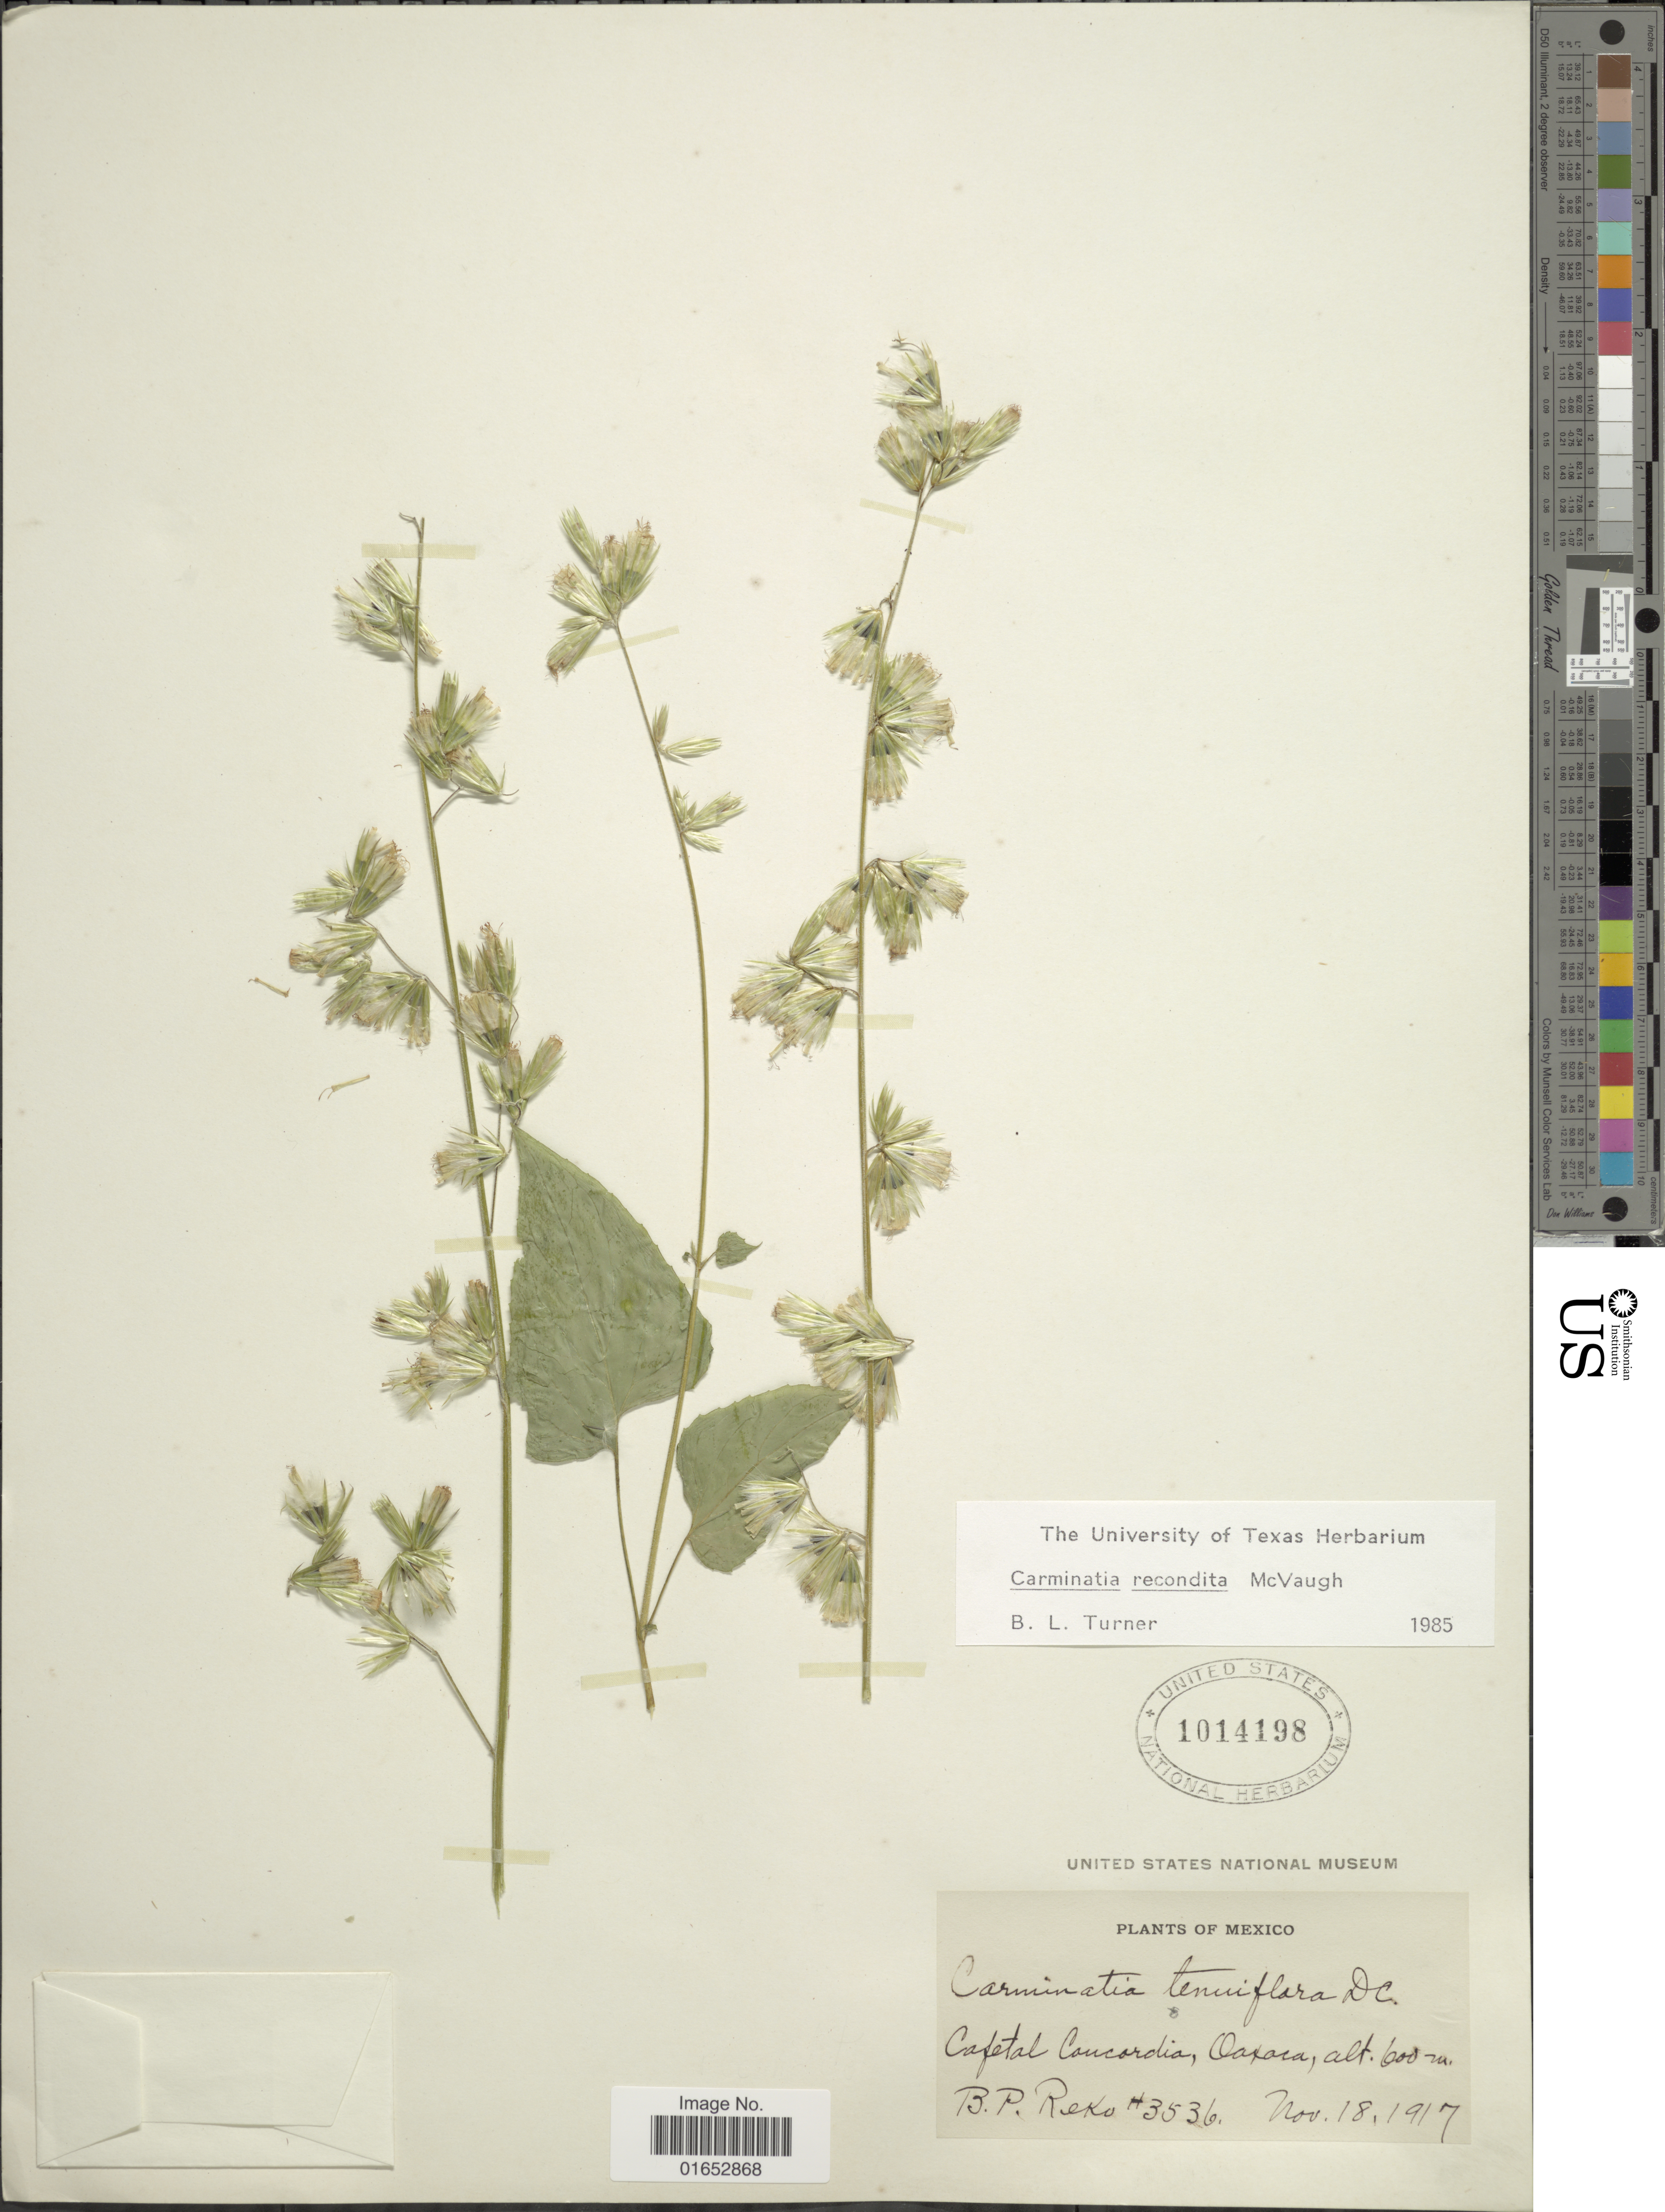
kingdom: Plantae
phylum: Tracheophyta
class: Magnoliopsida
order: Asterales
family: Asteraceae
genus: Carminatia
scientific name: Carminatia recondita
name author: McVaugh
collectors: B. P. Reko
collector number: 3536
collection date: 1917-11-18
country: Mexico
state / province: Oaxaca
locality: Captal Concordia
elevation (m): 600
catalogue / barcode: US 1014198